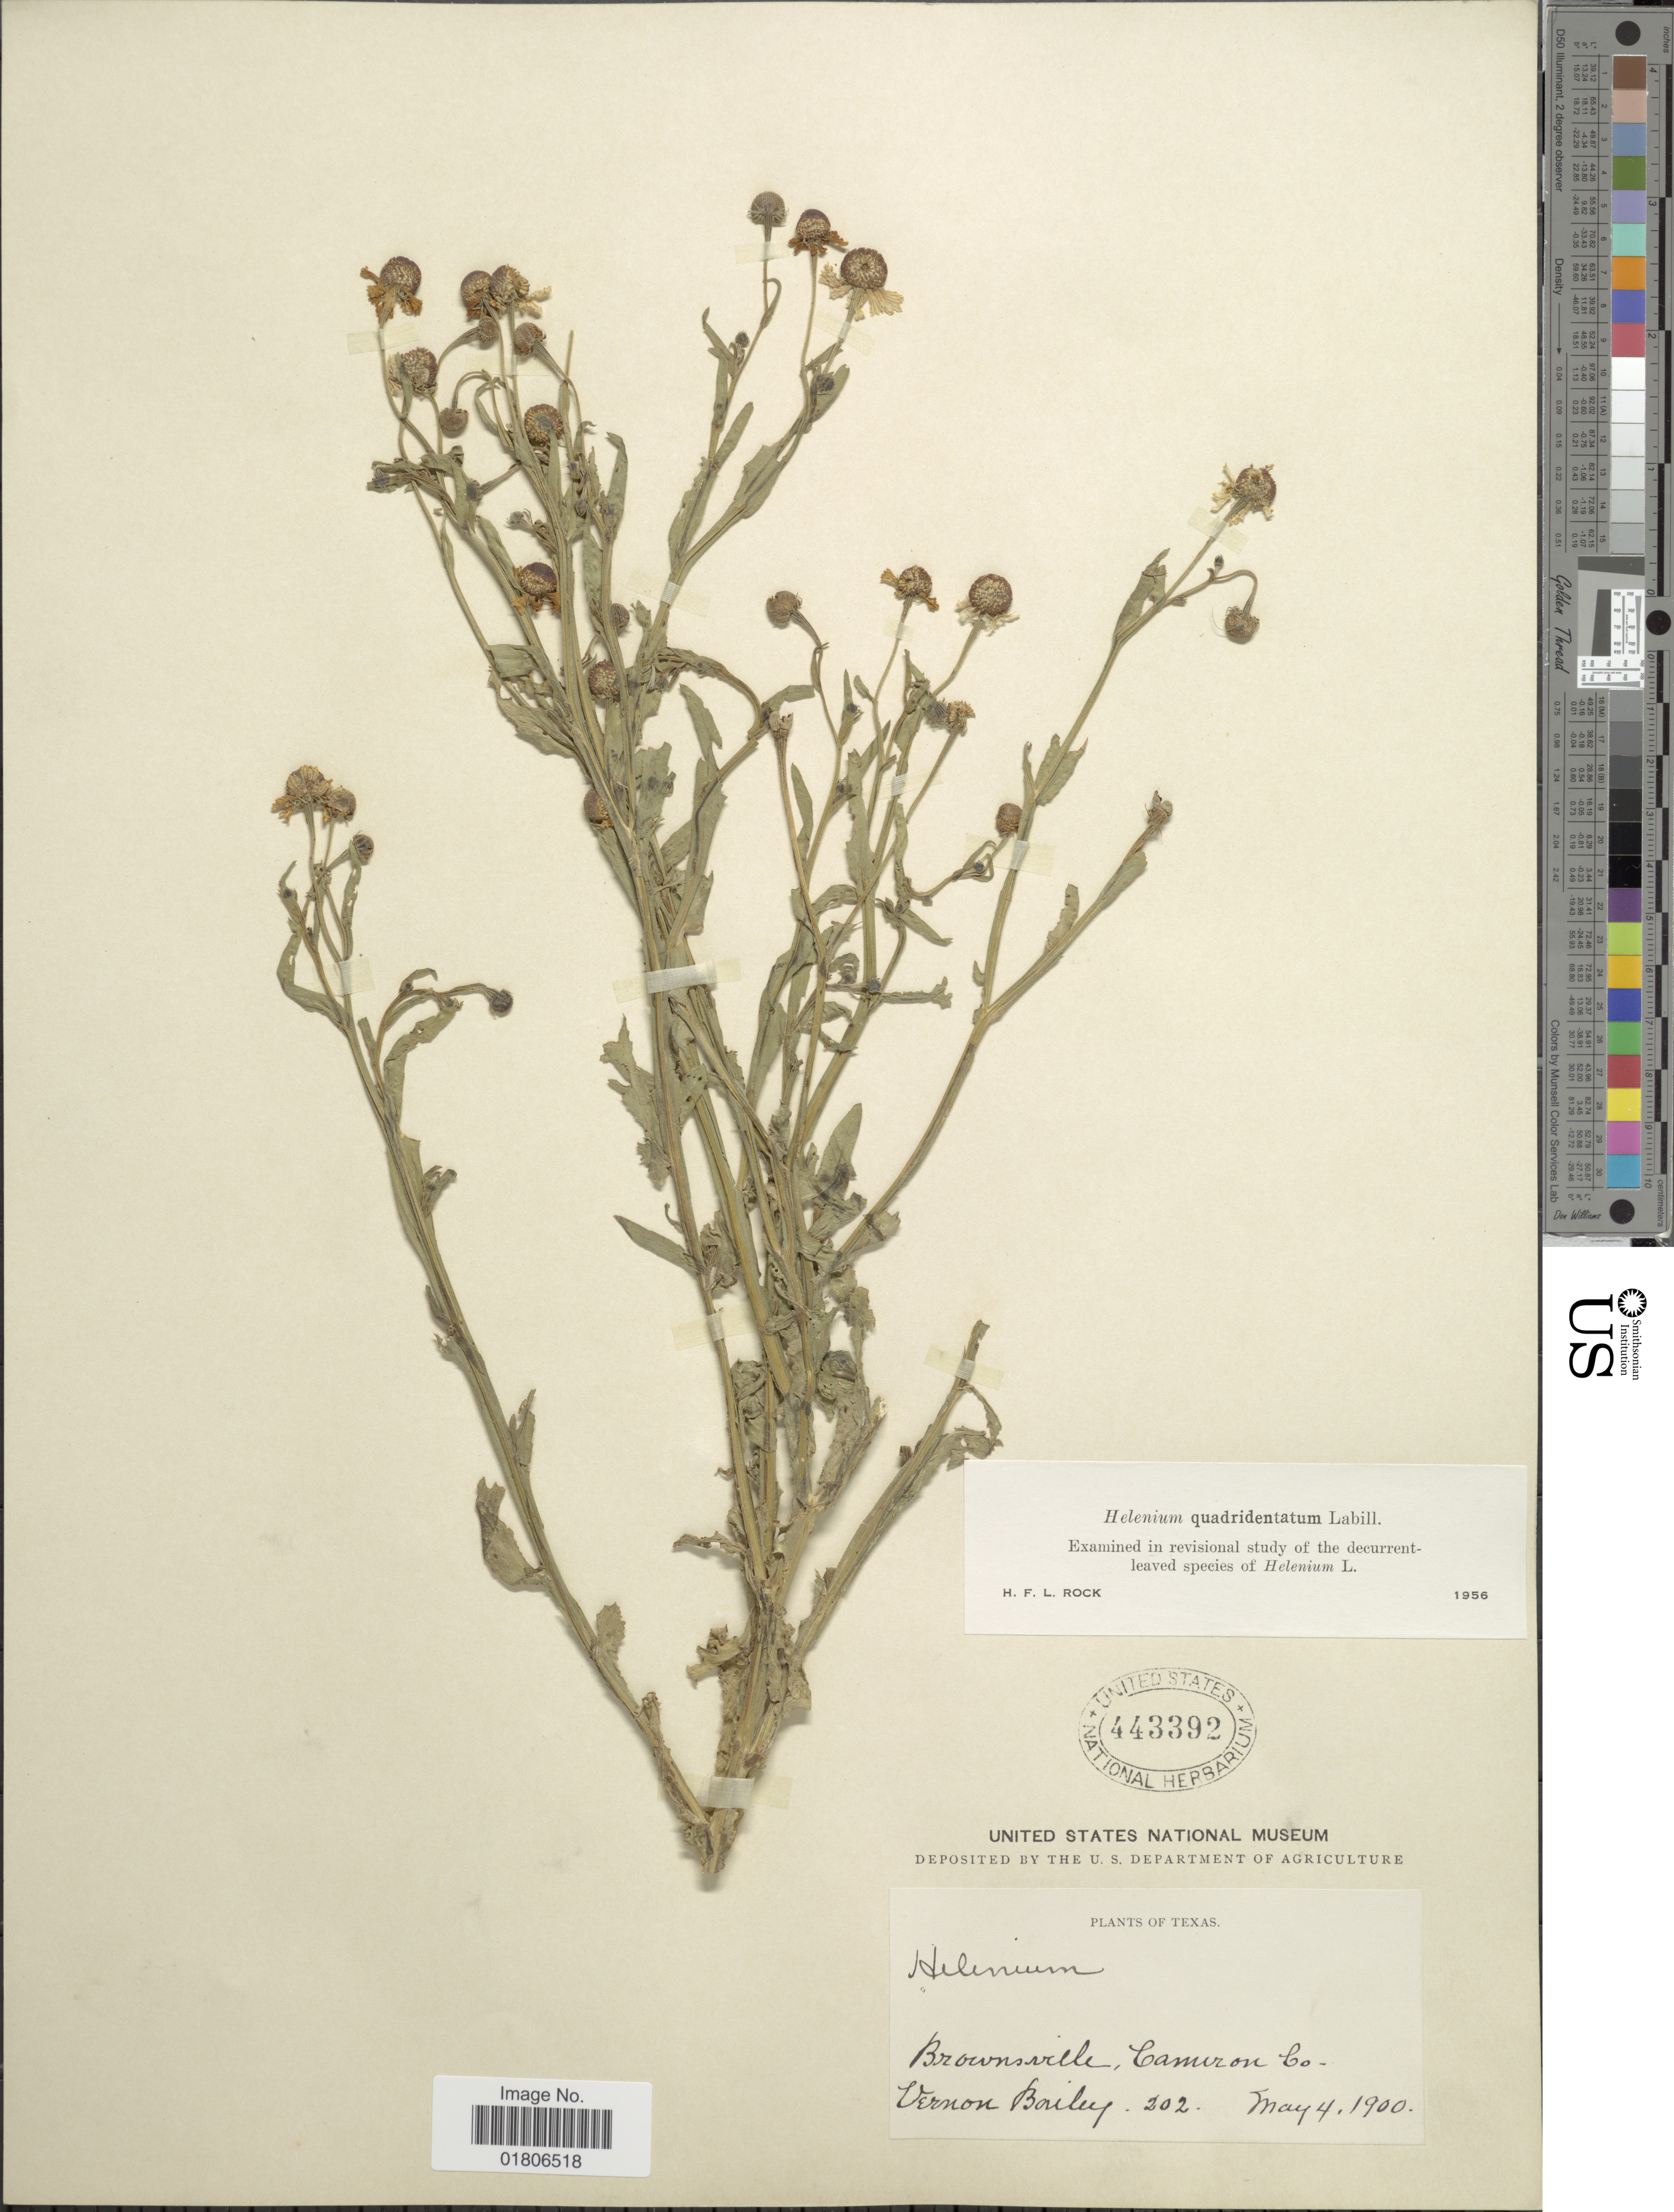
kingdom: Plantae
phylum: Tracheophyta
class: Magnoliopsida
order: Asterales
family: Asteraceae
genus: Helenium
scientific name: Helenium quadridentatum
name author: Labill.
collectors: V. O. Bailey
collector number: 202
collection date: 1900-05-04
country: United States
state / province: Texas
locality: Brownsville, Cameron Co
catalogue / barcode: US 443392